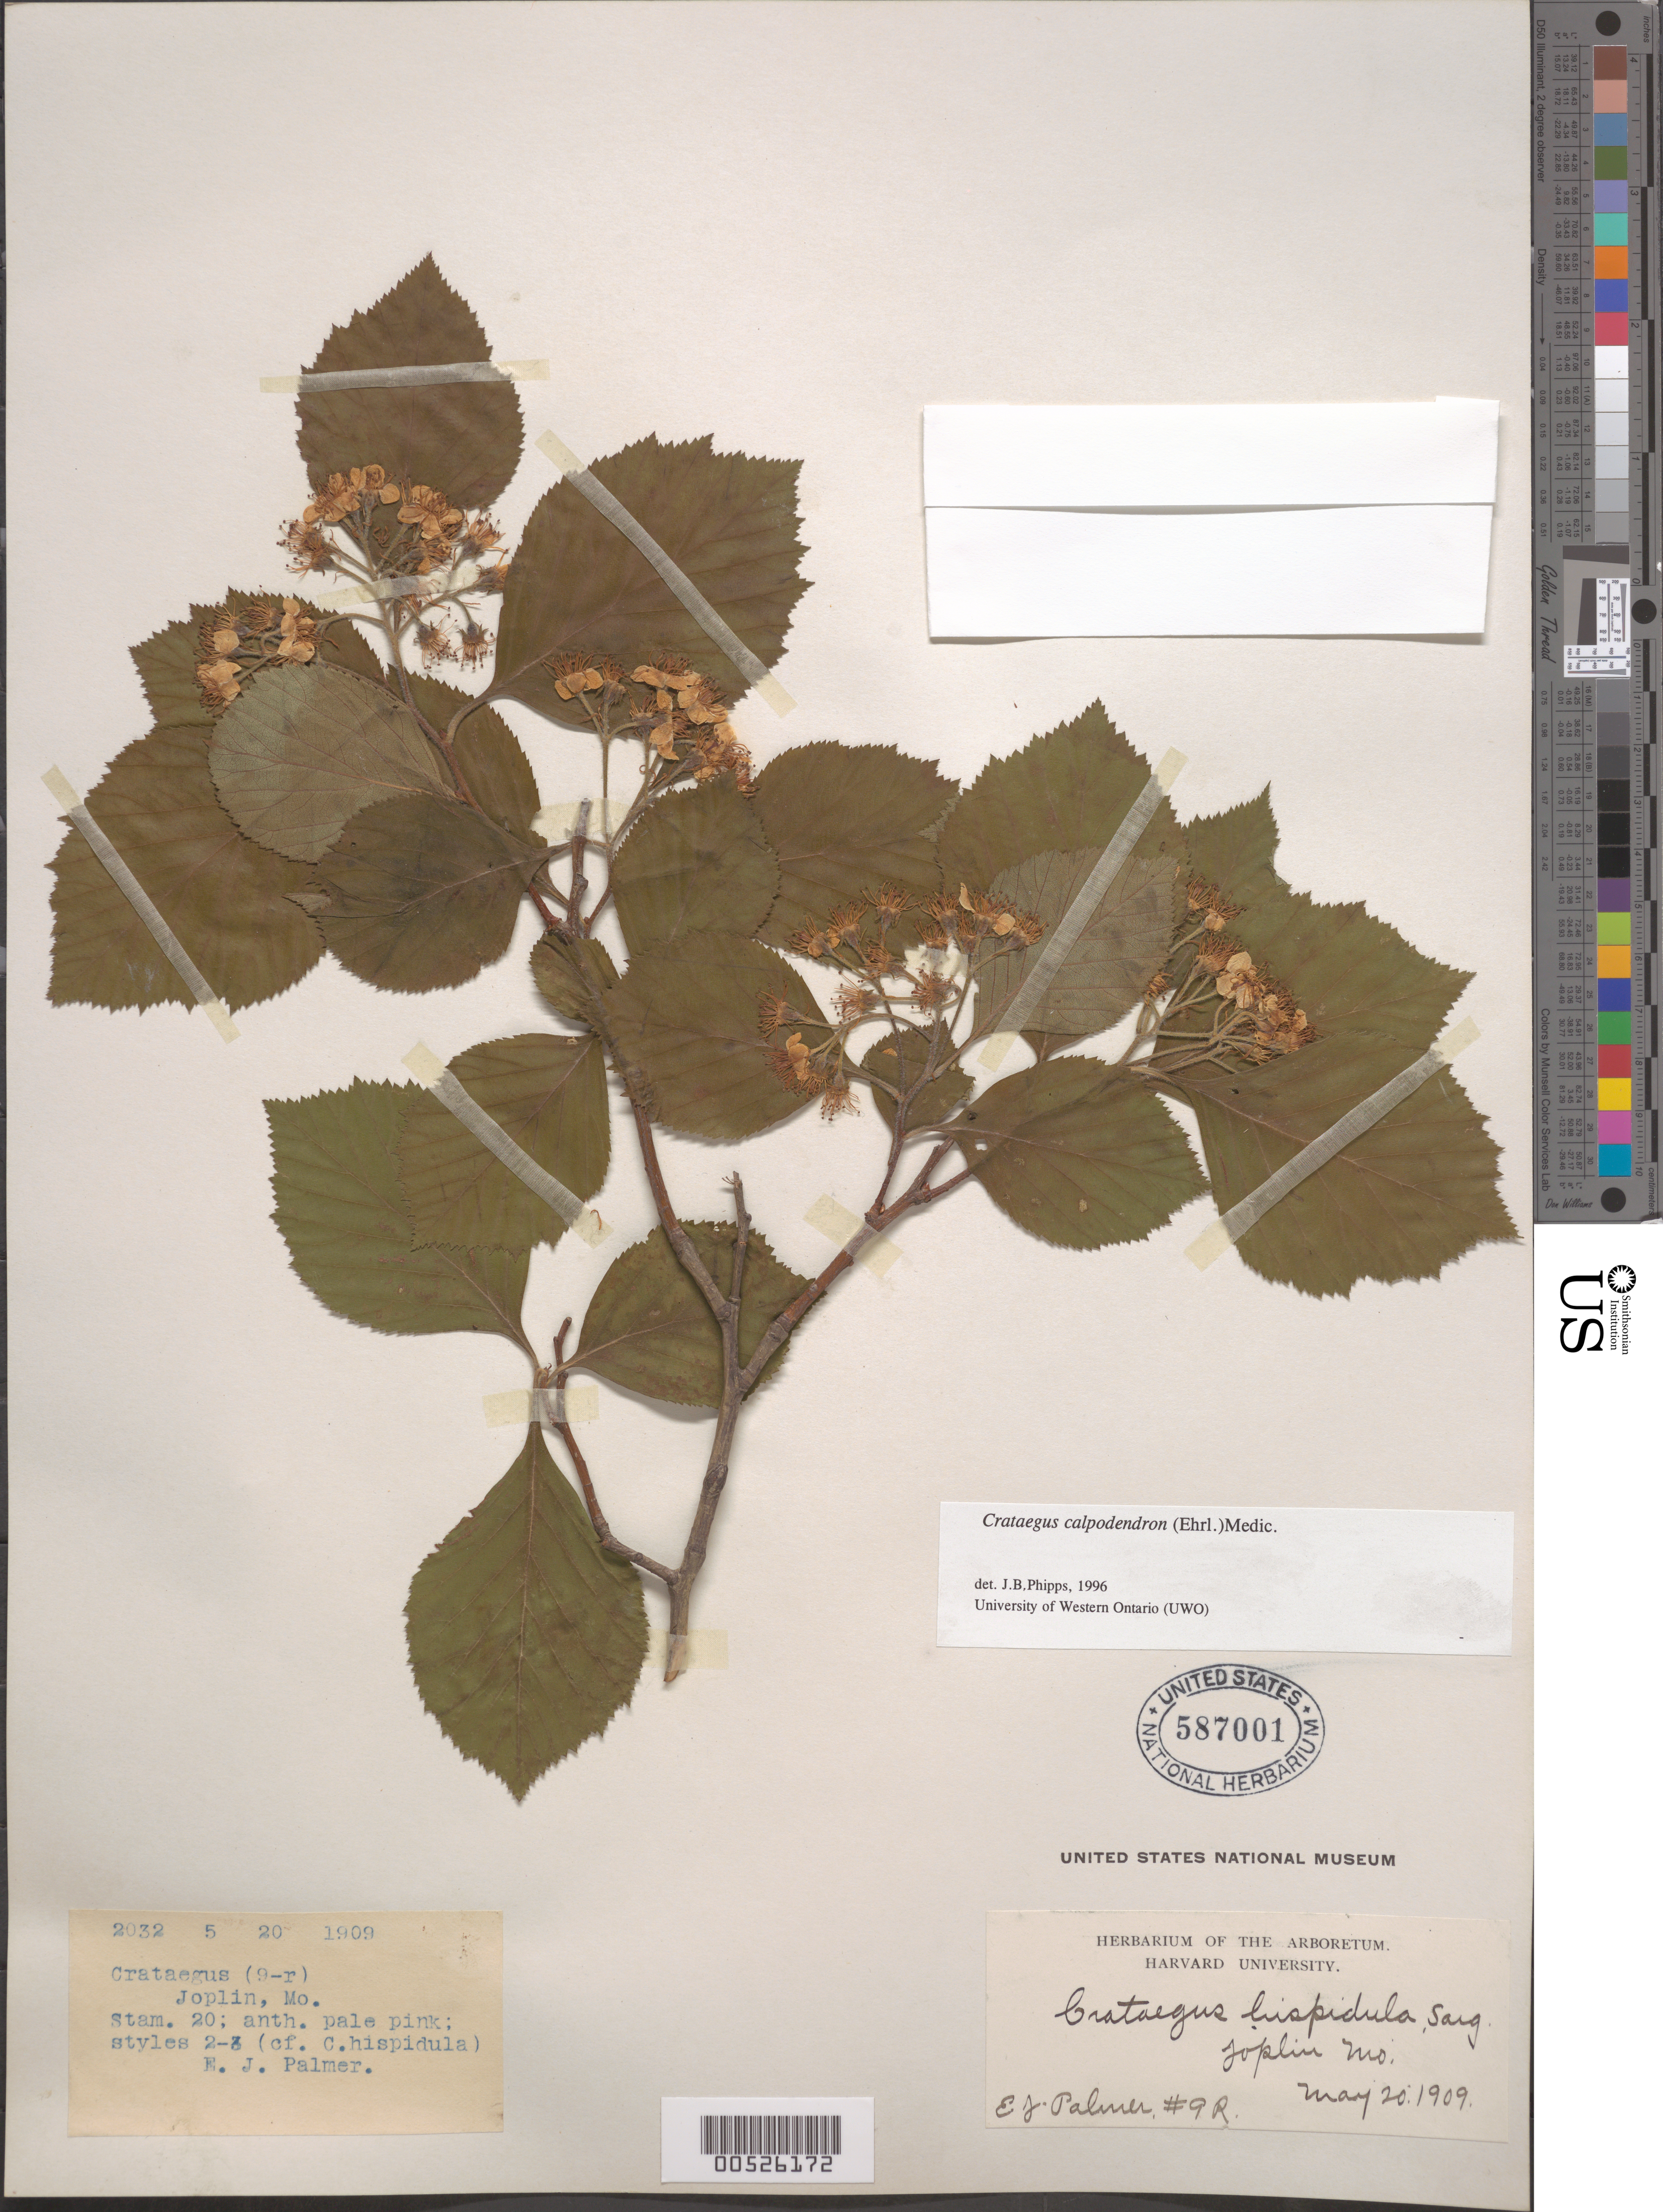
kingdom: Plantae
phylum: Tracheophyta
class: Magnoliopsida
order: Rosales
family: Rosaceae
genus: Crataegus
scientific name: Crataegus calpodendron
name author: (Ehrh.) Medik.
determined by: Phipps, James B., (UWO), University of Western Ontario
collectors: E. J. Palmer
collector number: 2032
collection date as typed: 20 May 1909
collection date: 1909-05-20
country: United States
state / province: Missouri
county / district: Jasper / Newton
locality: Joplin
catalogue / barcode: US 587001